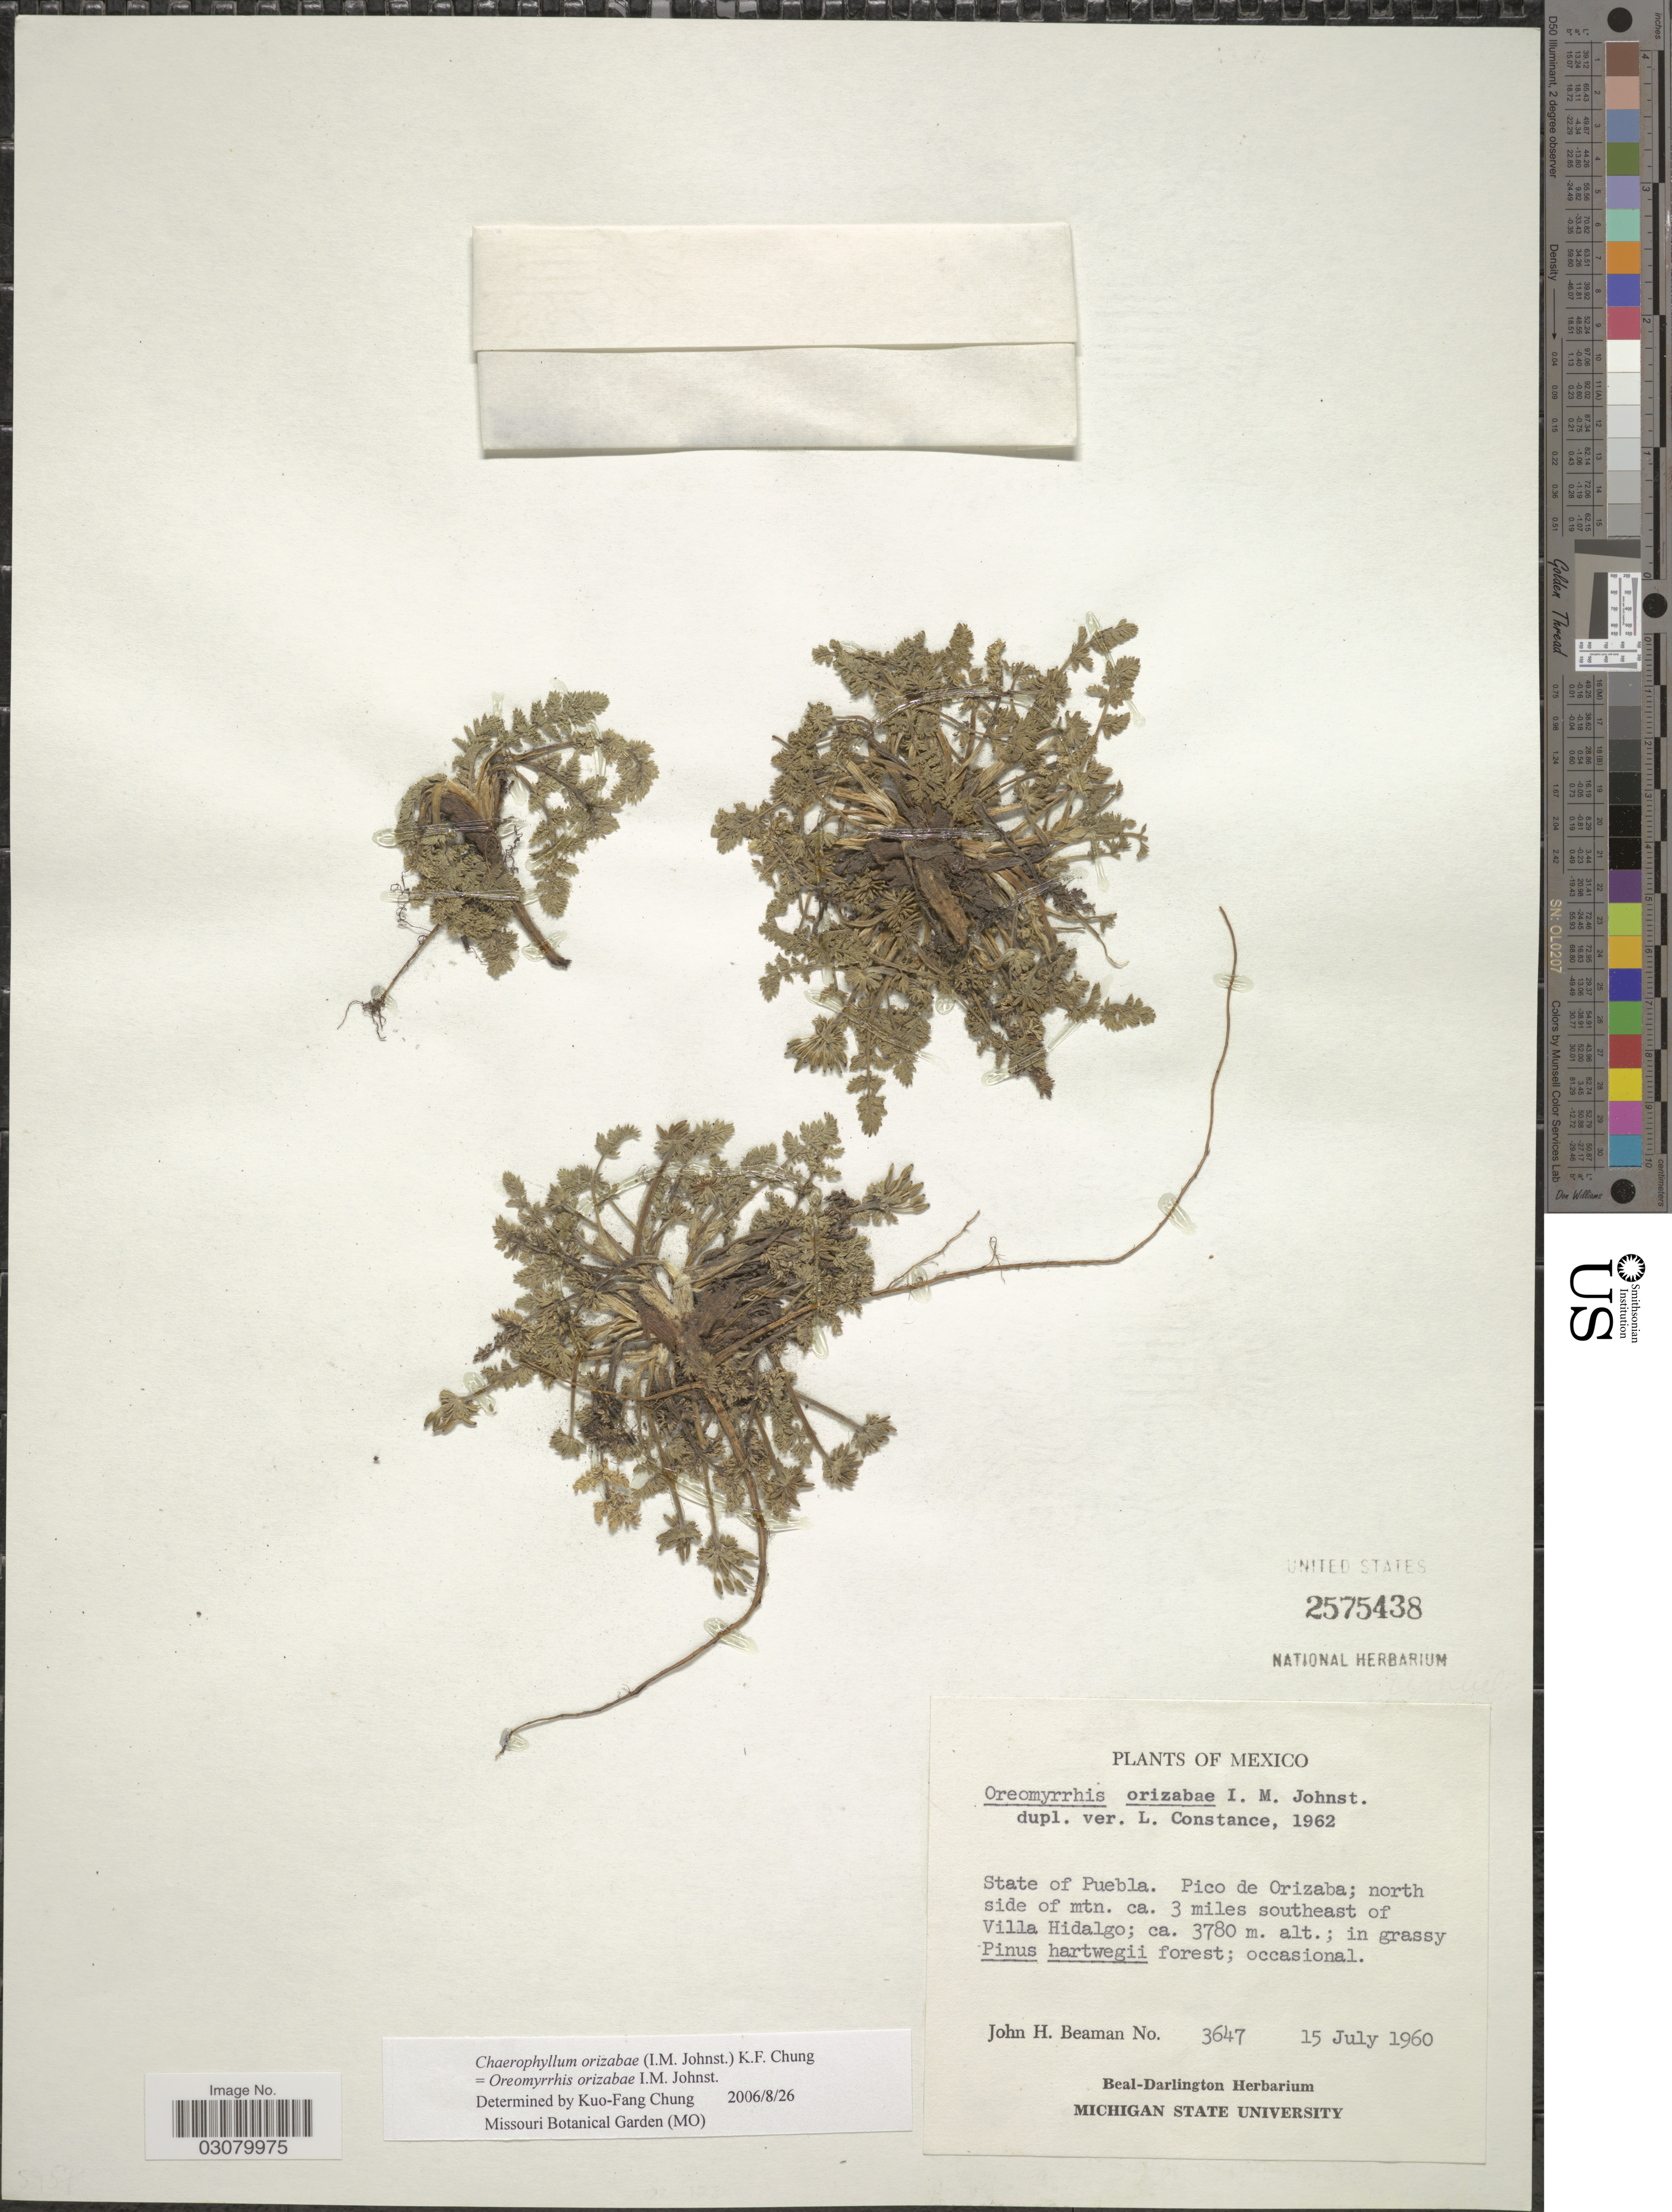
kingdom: Plantae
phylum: Tracheophyta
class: Magnoliopsida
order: Apiales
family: Apiaceae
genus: Oreomyrrhis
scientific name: Oreomyrrhis orizabae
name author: I.M. Johnst.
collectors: J. H. Beaman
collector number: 3647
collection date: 1960-07-15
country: Mexico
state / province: Puebla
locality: Pico de Orizaba; north side of mtn. ca. 3 miles southeast of Villa Hidalgo.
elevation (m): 3780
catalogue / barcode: US 2575438